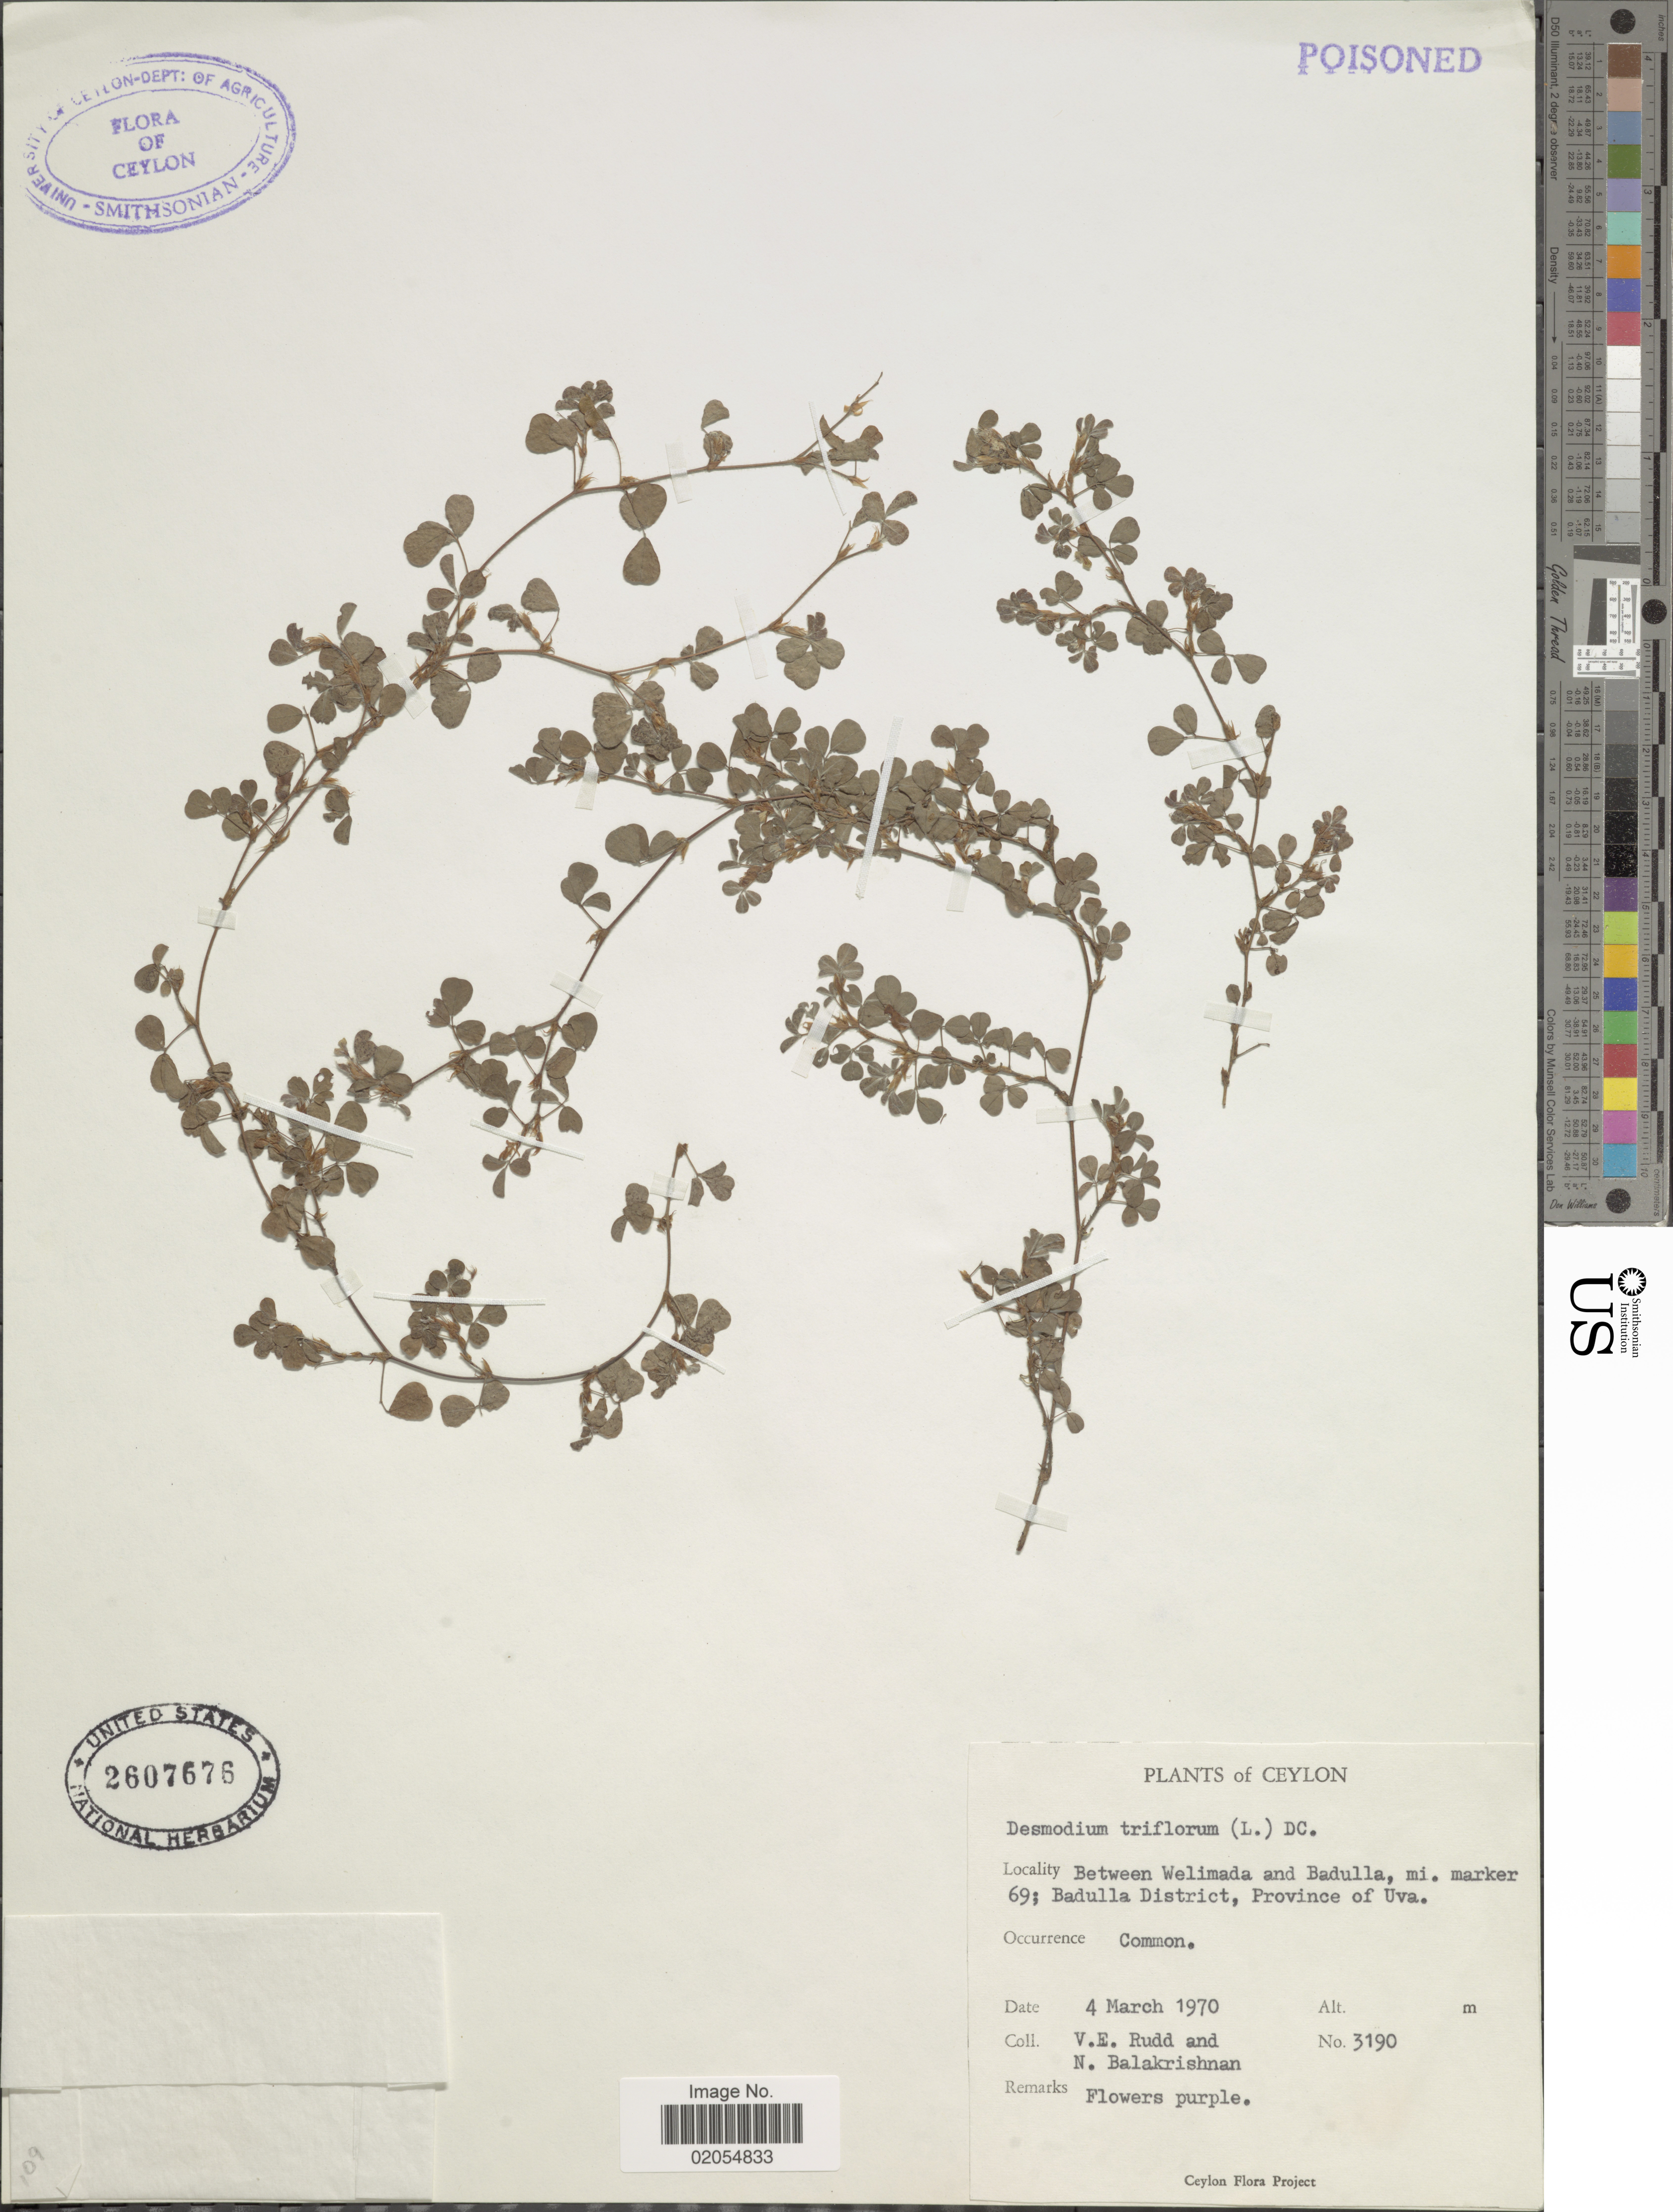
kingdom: Plantae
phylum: Tracheophyta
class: Magnoliopsida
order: Fabales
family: Fabaceae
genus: Grona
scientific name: Grona triflora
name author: (L.) H. Ohashi & K. Ohashi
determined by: Strong, Mark T., (BOT), Smithsonian Institution - National Museum of Natural History (UNITED STATES)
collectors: V. E. Rudd & N. Balakrishnan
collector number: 3190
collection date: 1970-03-04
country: Sri Lanka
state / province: Uva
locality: Ceylon, between Welimada and Badulla, mi. marker 69; Badulla District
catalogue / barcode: US 2607676